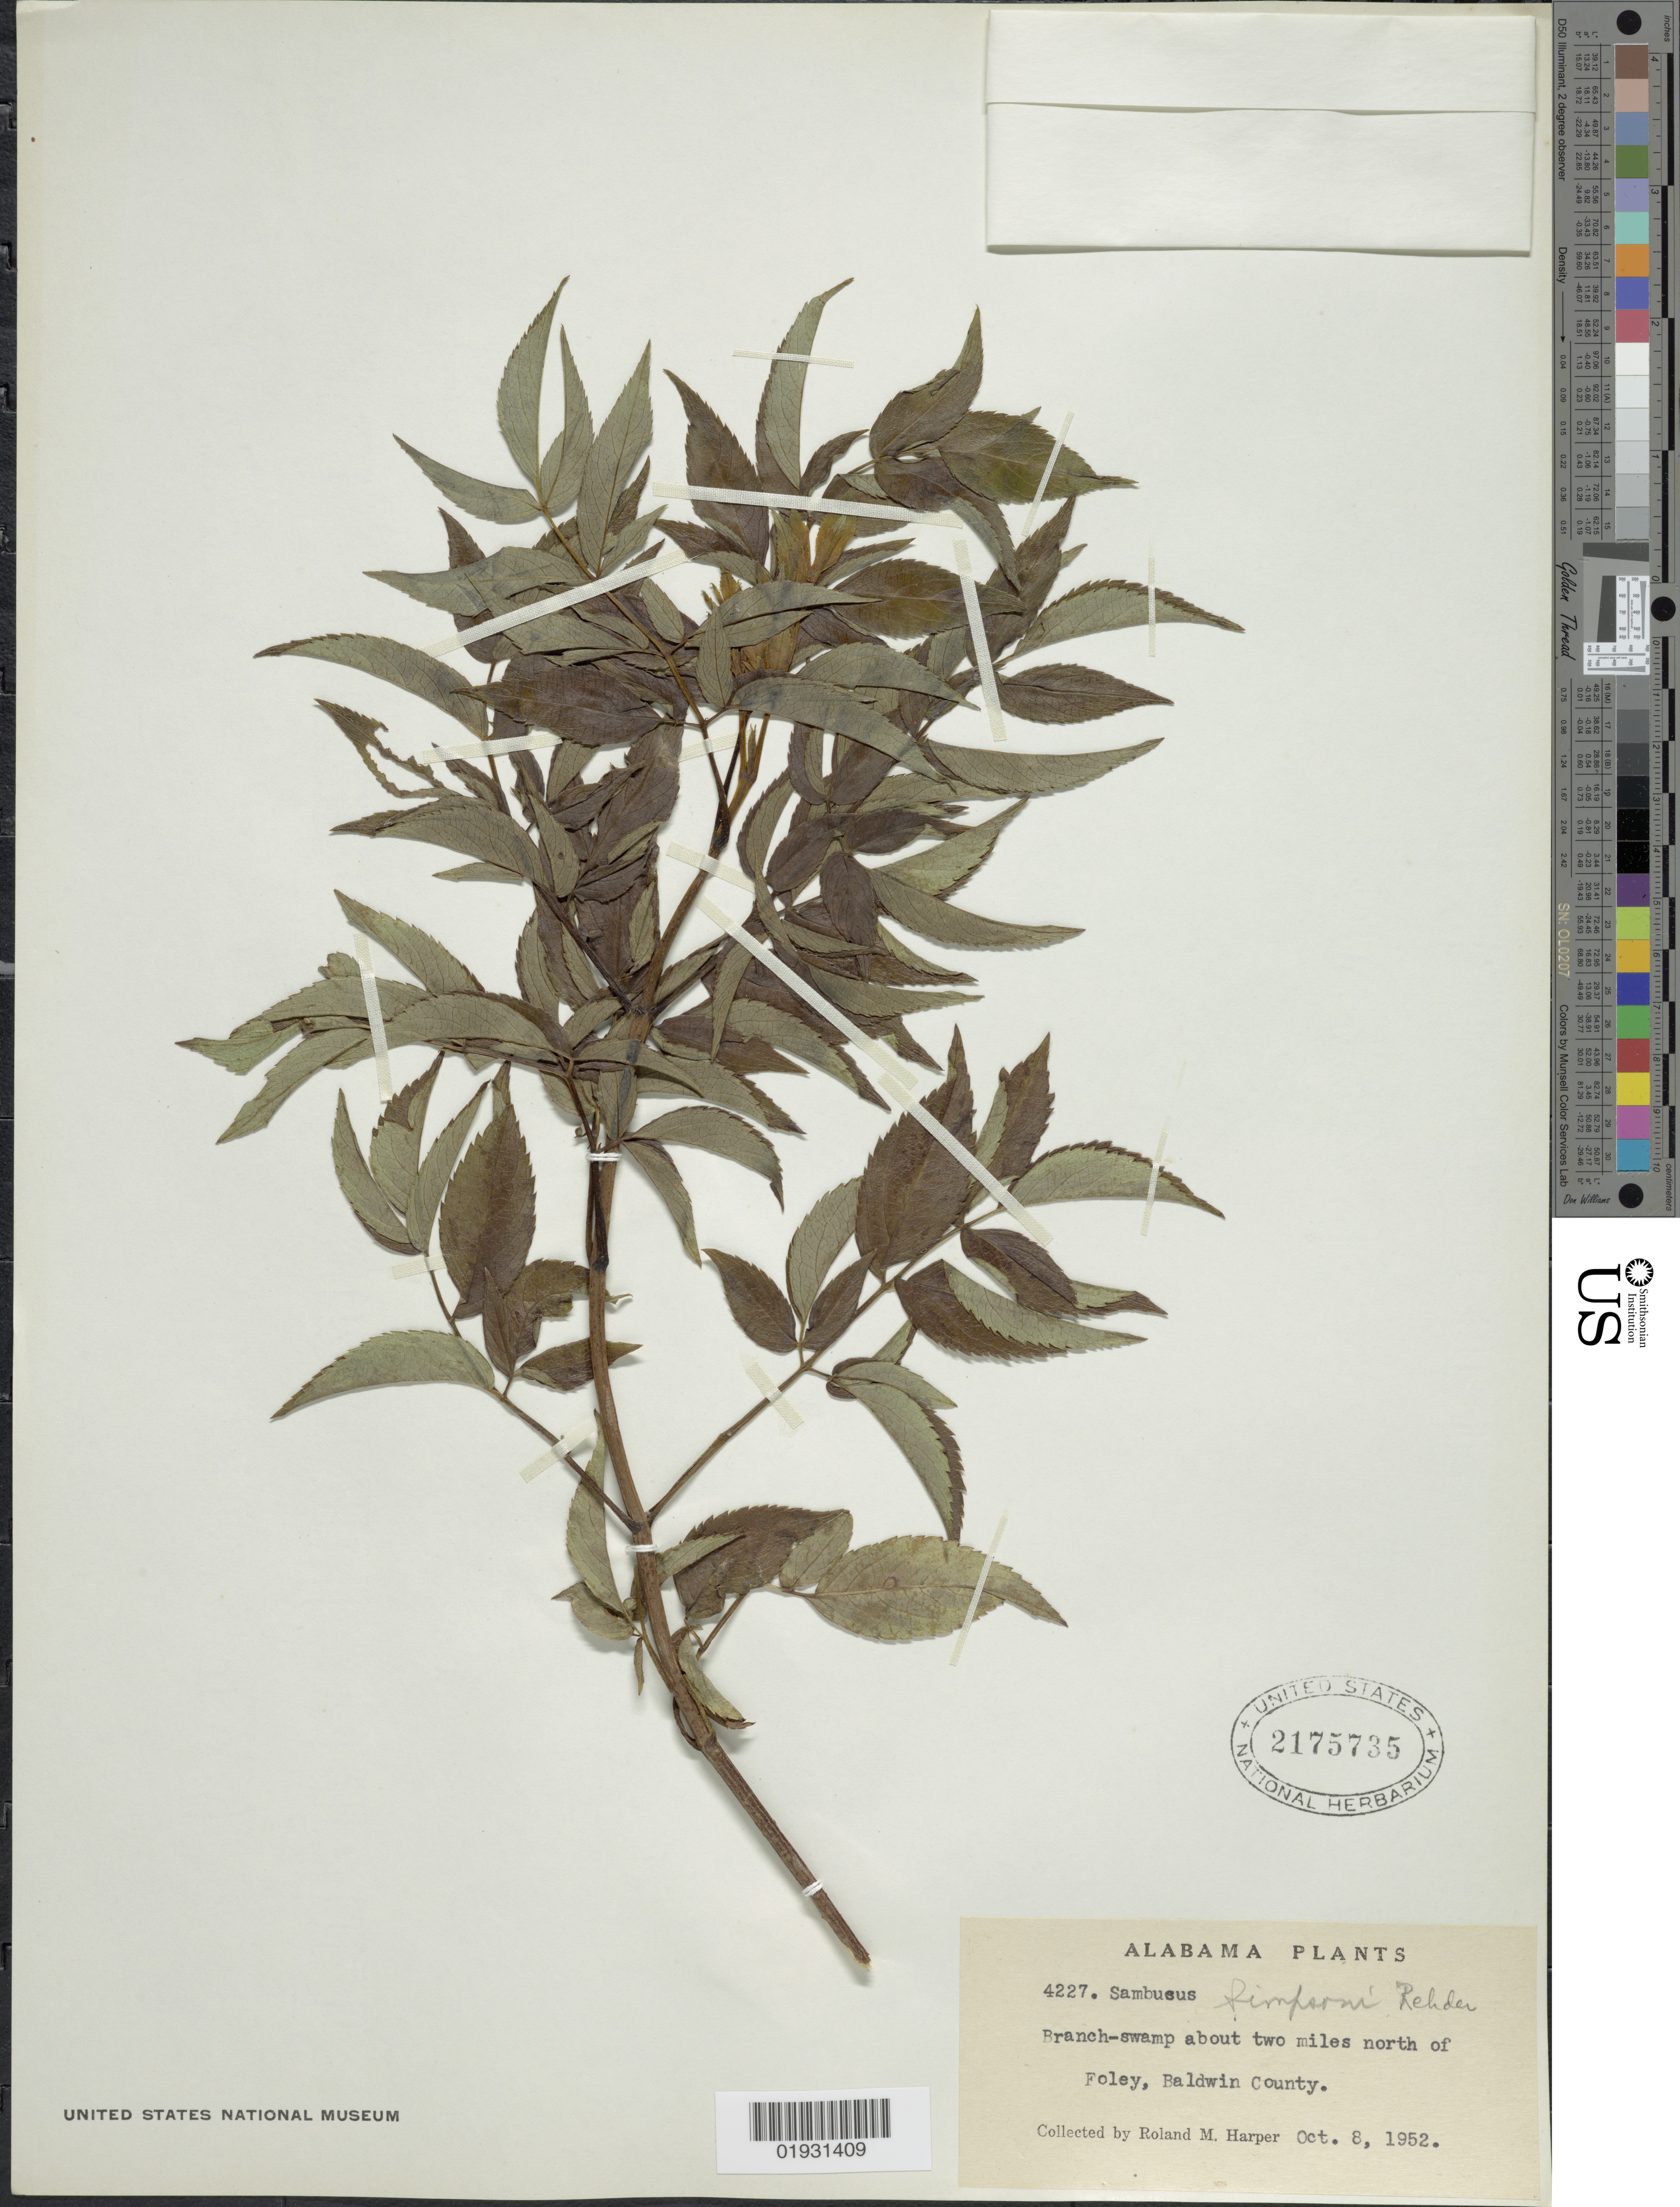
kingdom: Plantae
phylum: Tracheophyta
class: Magnoliopsida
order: Dipsacales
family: Viburnaceae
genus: Sambucus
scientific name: Sambucus simpsonii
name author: Rehder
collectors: R. M. Harper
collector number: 4227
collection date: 1952-10-08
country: United States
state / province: Alabama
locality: Branch-swamp about two miles north of Foley, Baldwin County.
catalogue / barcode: US 2175735